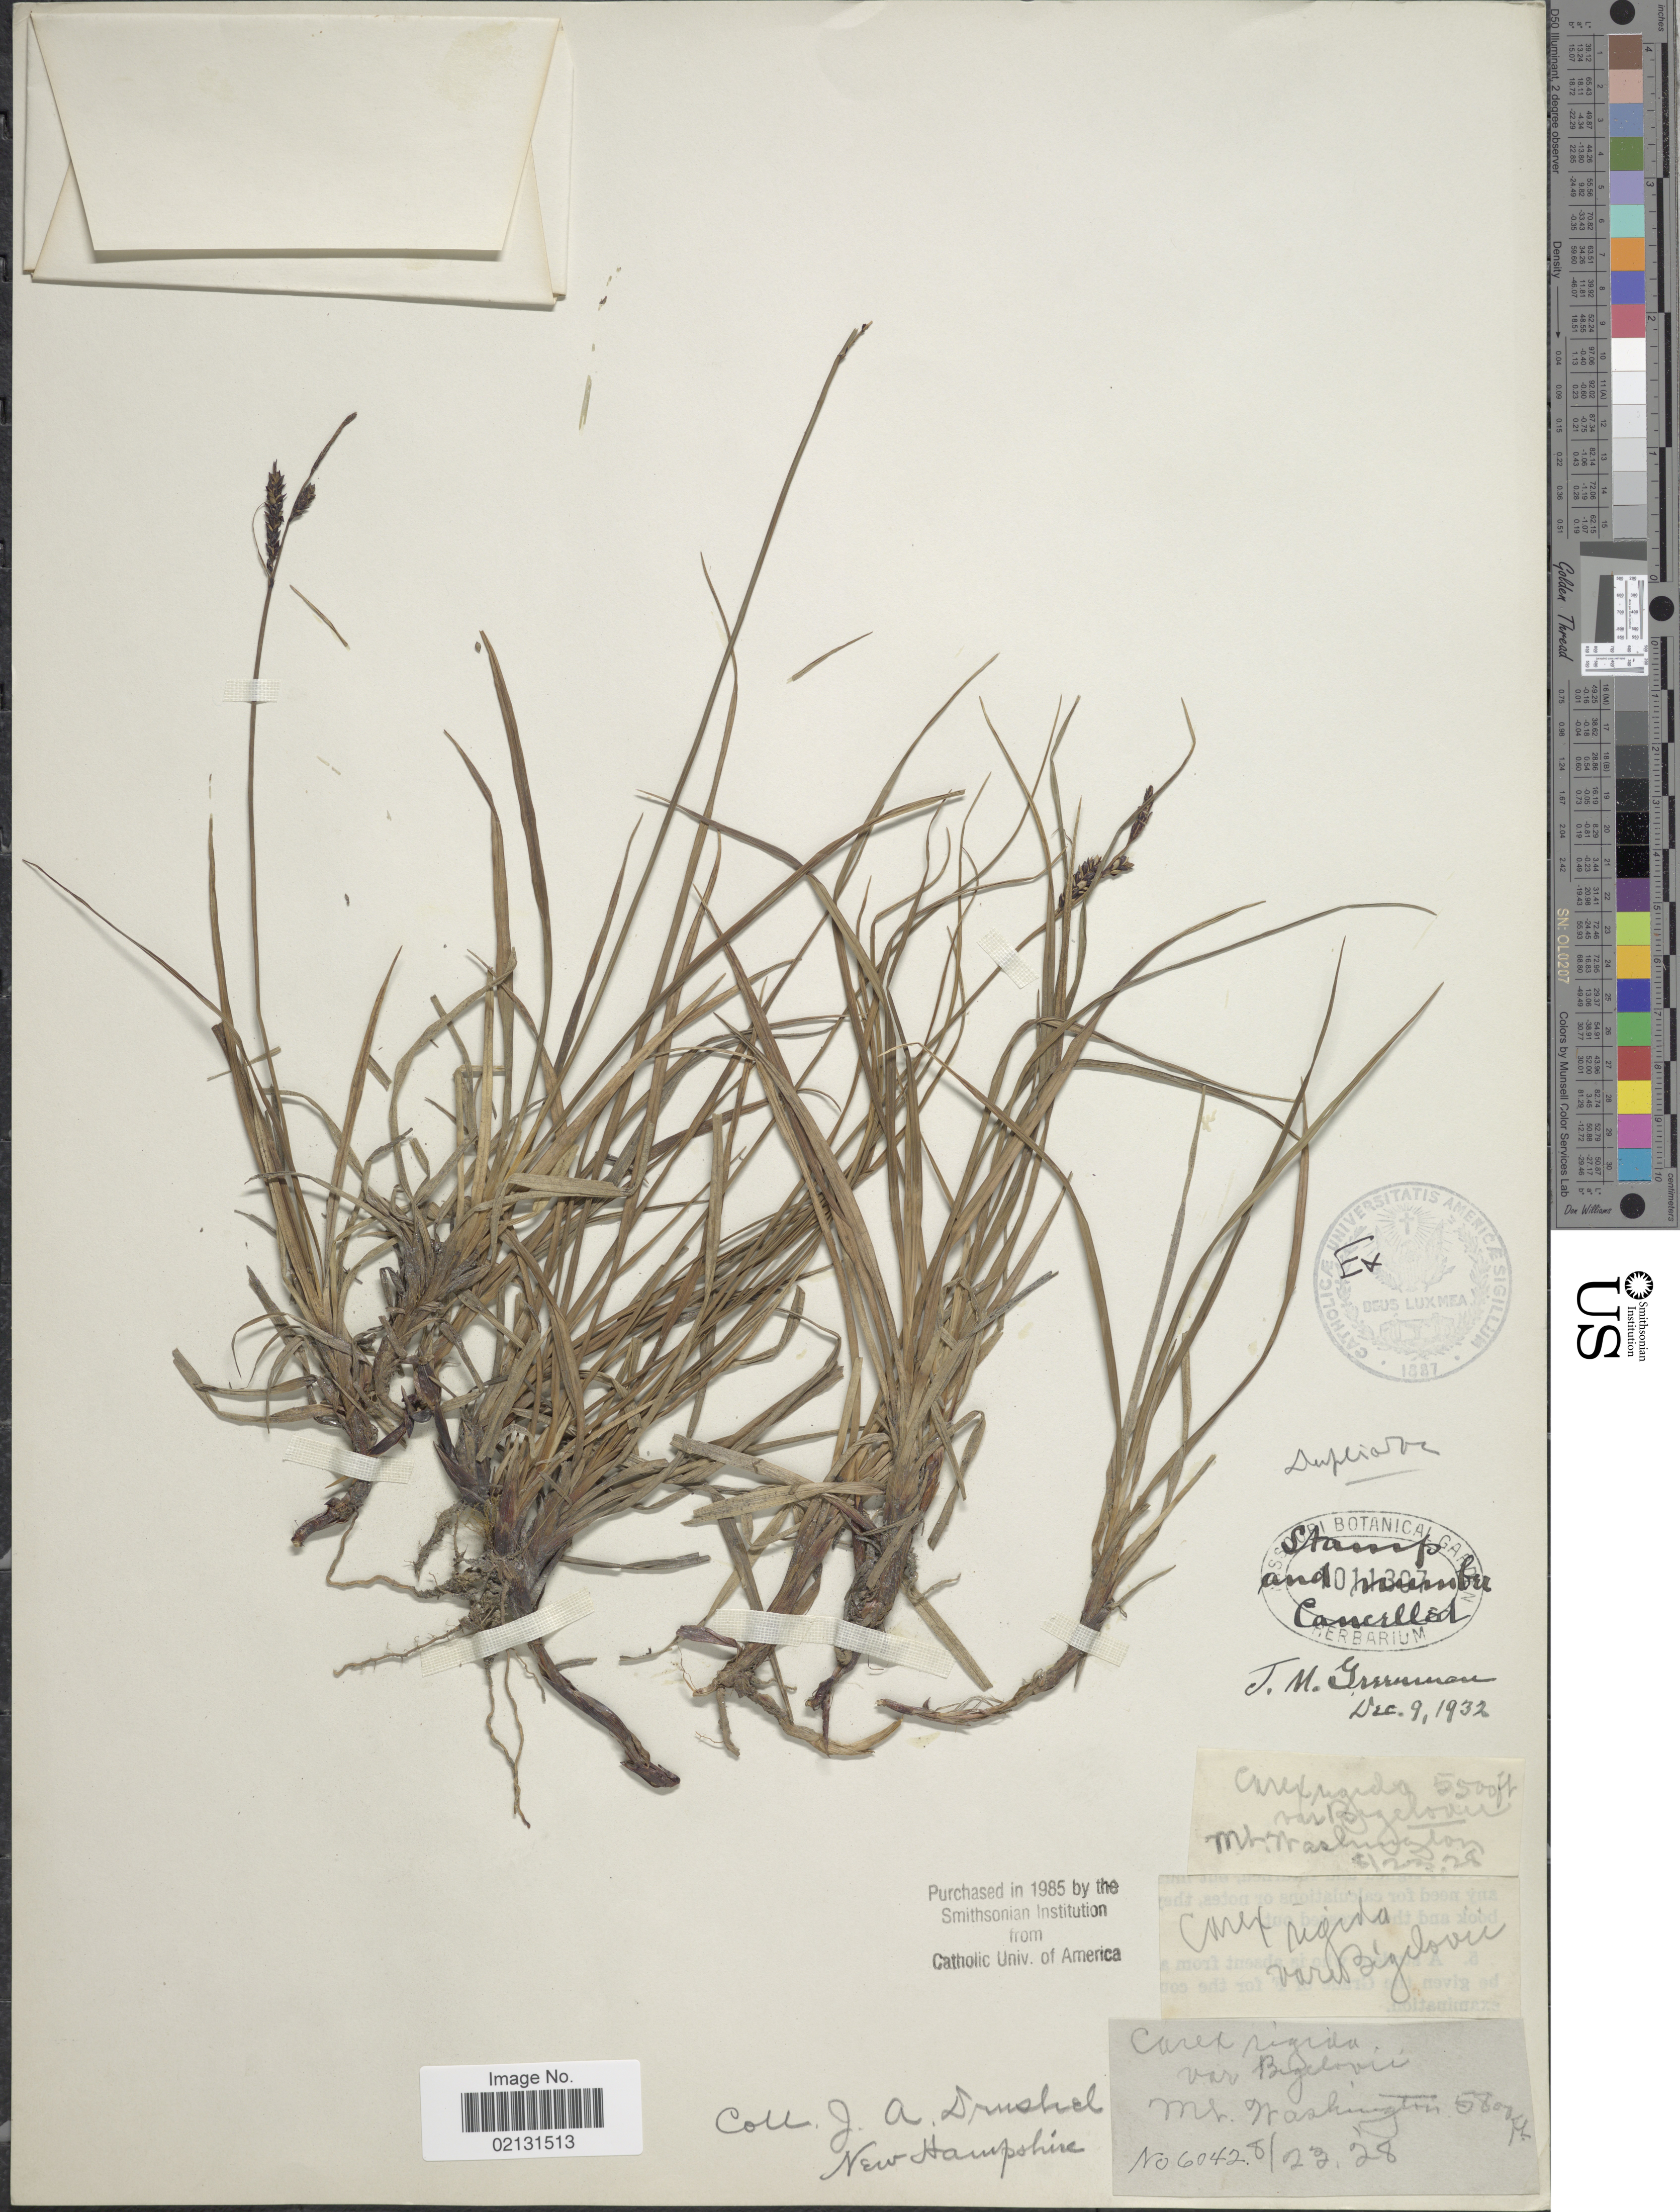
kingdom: Plantae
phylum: Tracheophyta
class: Liliopsida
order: Poales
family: Cyperaceae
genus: Carex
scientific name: Carex bigelowii subsp. bigelowii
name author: Torr. ex Schwein.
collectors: J. A. Drushel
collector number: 60428/2228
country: United States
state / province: New Hampshire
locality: Mt. Washington.